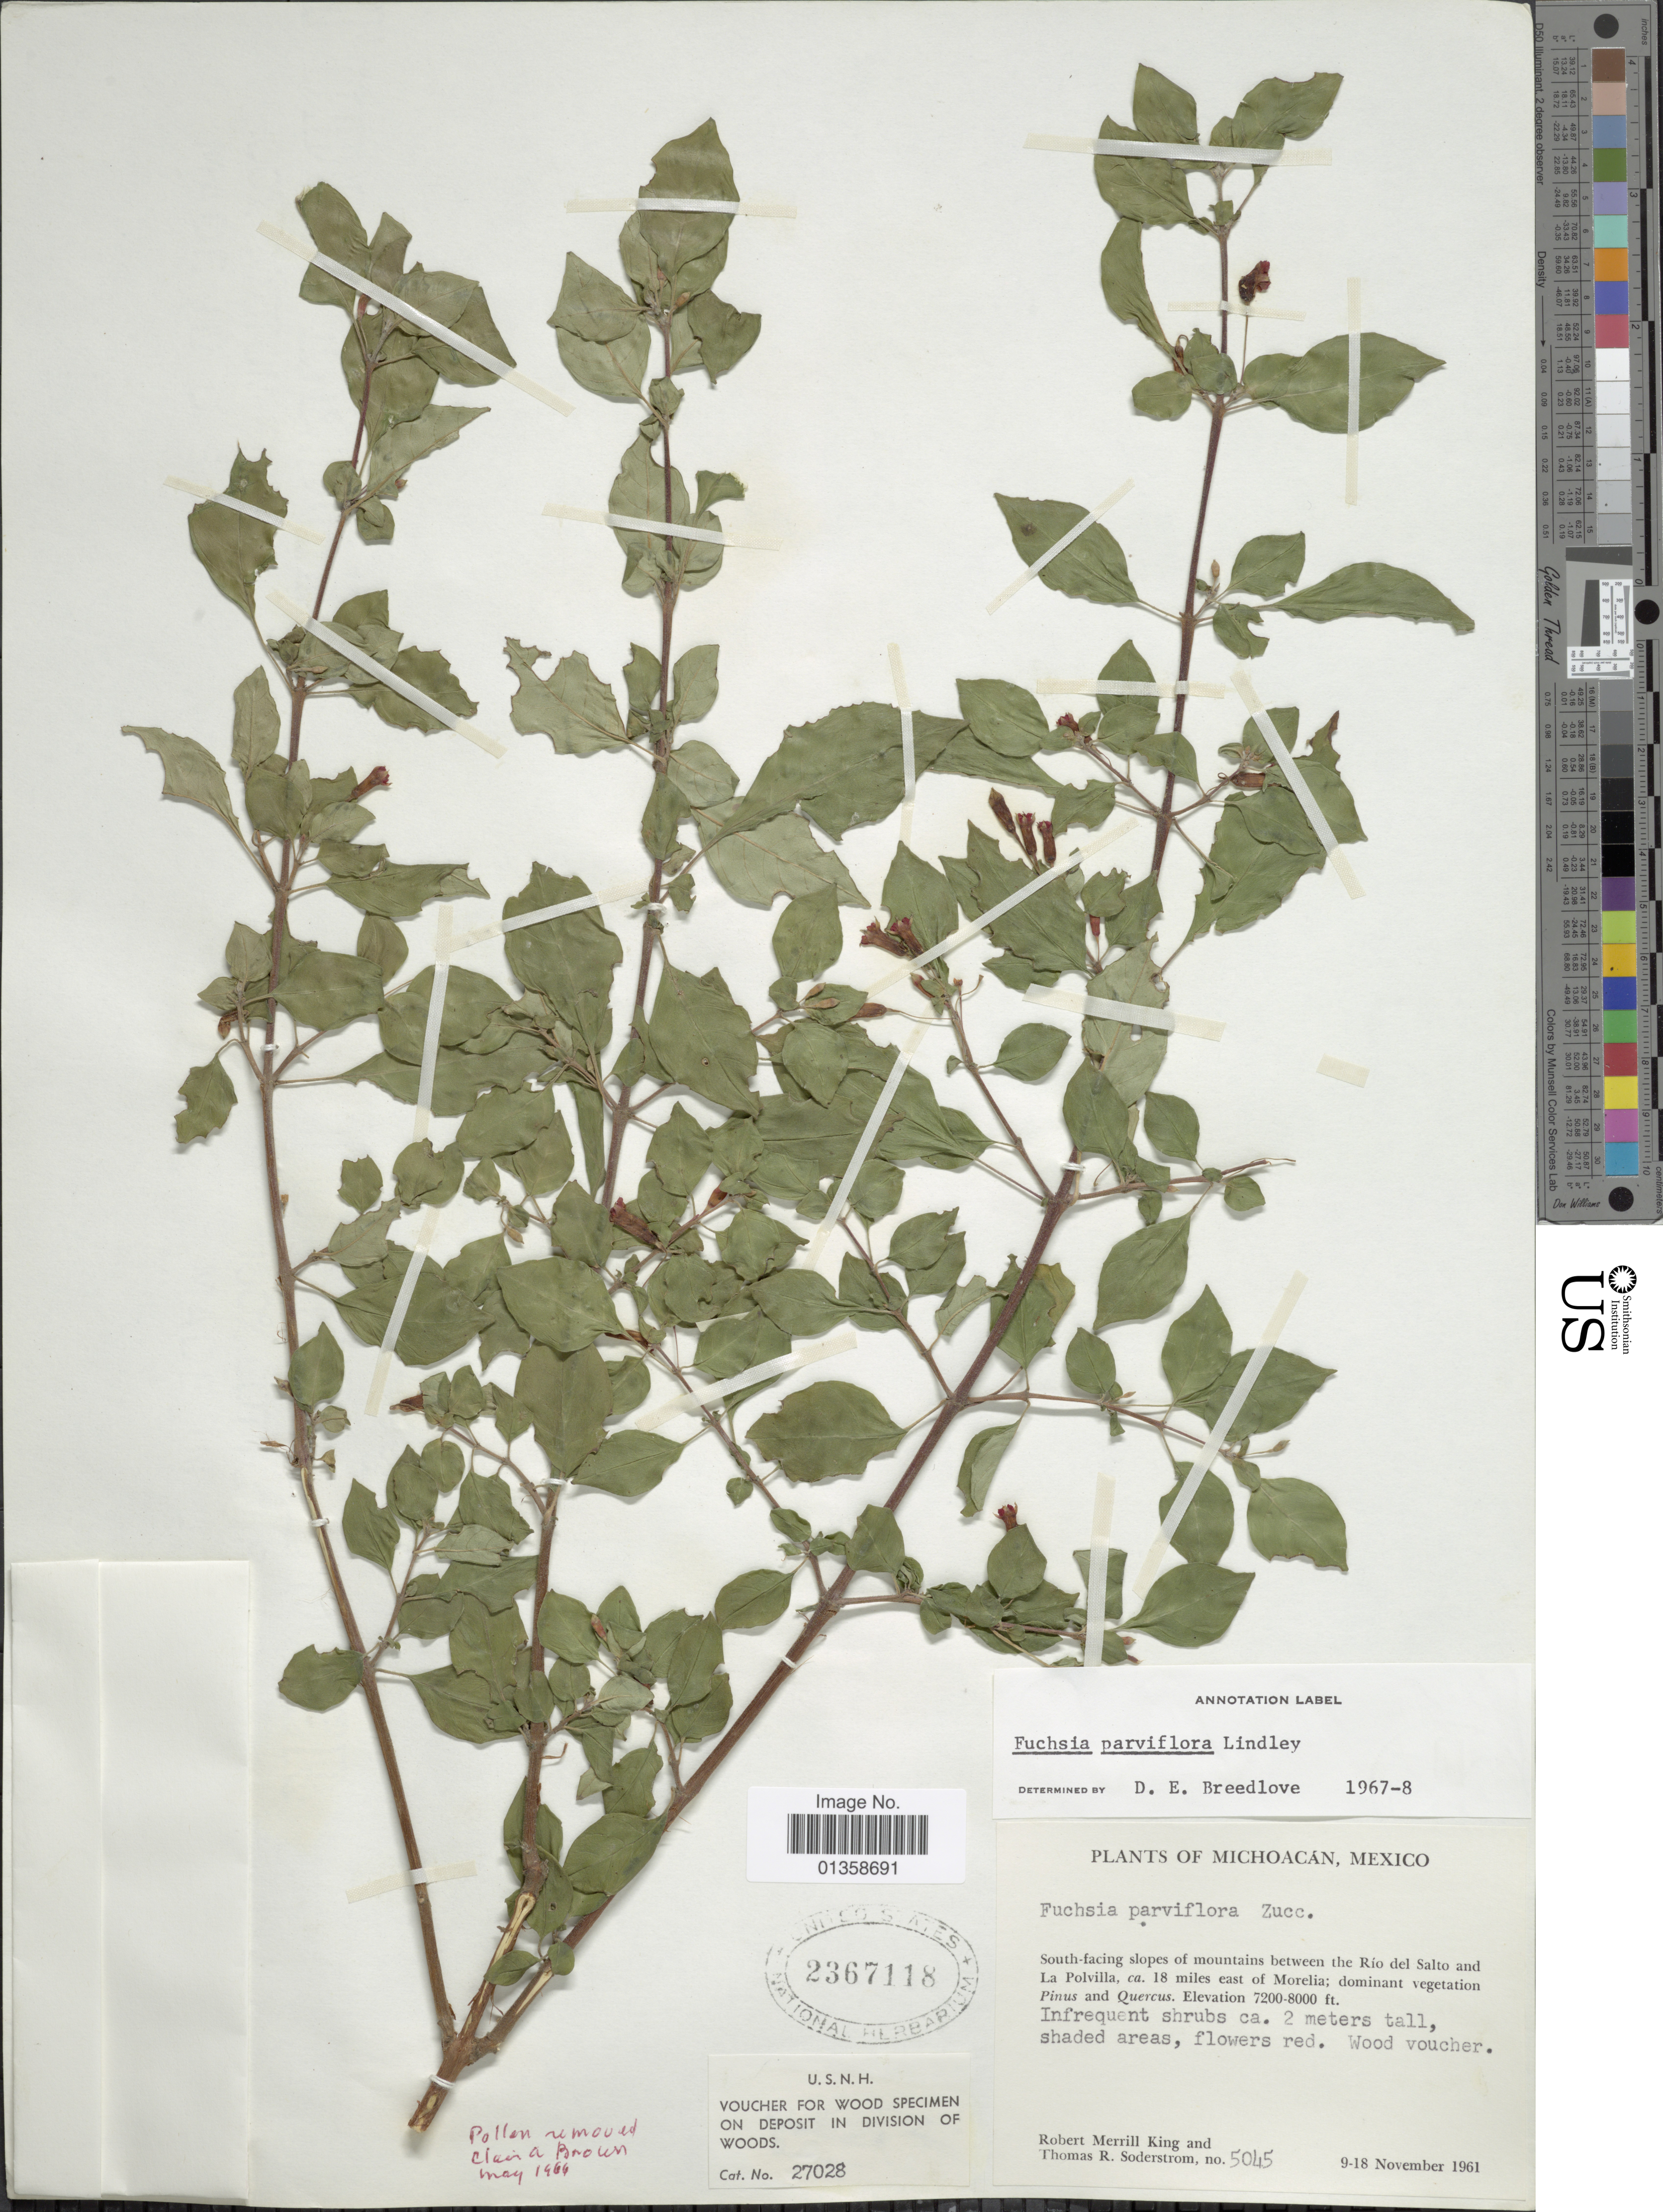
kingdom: Plantae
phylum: Tracheophyta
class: Magnoliopsida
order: Myrtales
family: Onagraceae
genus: Fuchsia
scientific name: Fuchsia cylindracea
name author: Lindl.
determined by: Wagner, W. L., (BOT), Smithsonian Institution - National Museum of Natural History (UNITED STATES)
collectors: R. M. King & T. R. Soderstrom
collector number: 5045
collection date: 1961-11-09/1961-11-18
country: Mexico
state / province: Michoacán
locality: South-facing slopes of mountains between the Río del Salto and La Polvilla, ca. 18 miles east of Morelia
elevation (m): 2195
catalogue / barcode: US 2367118